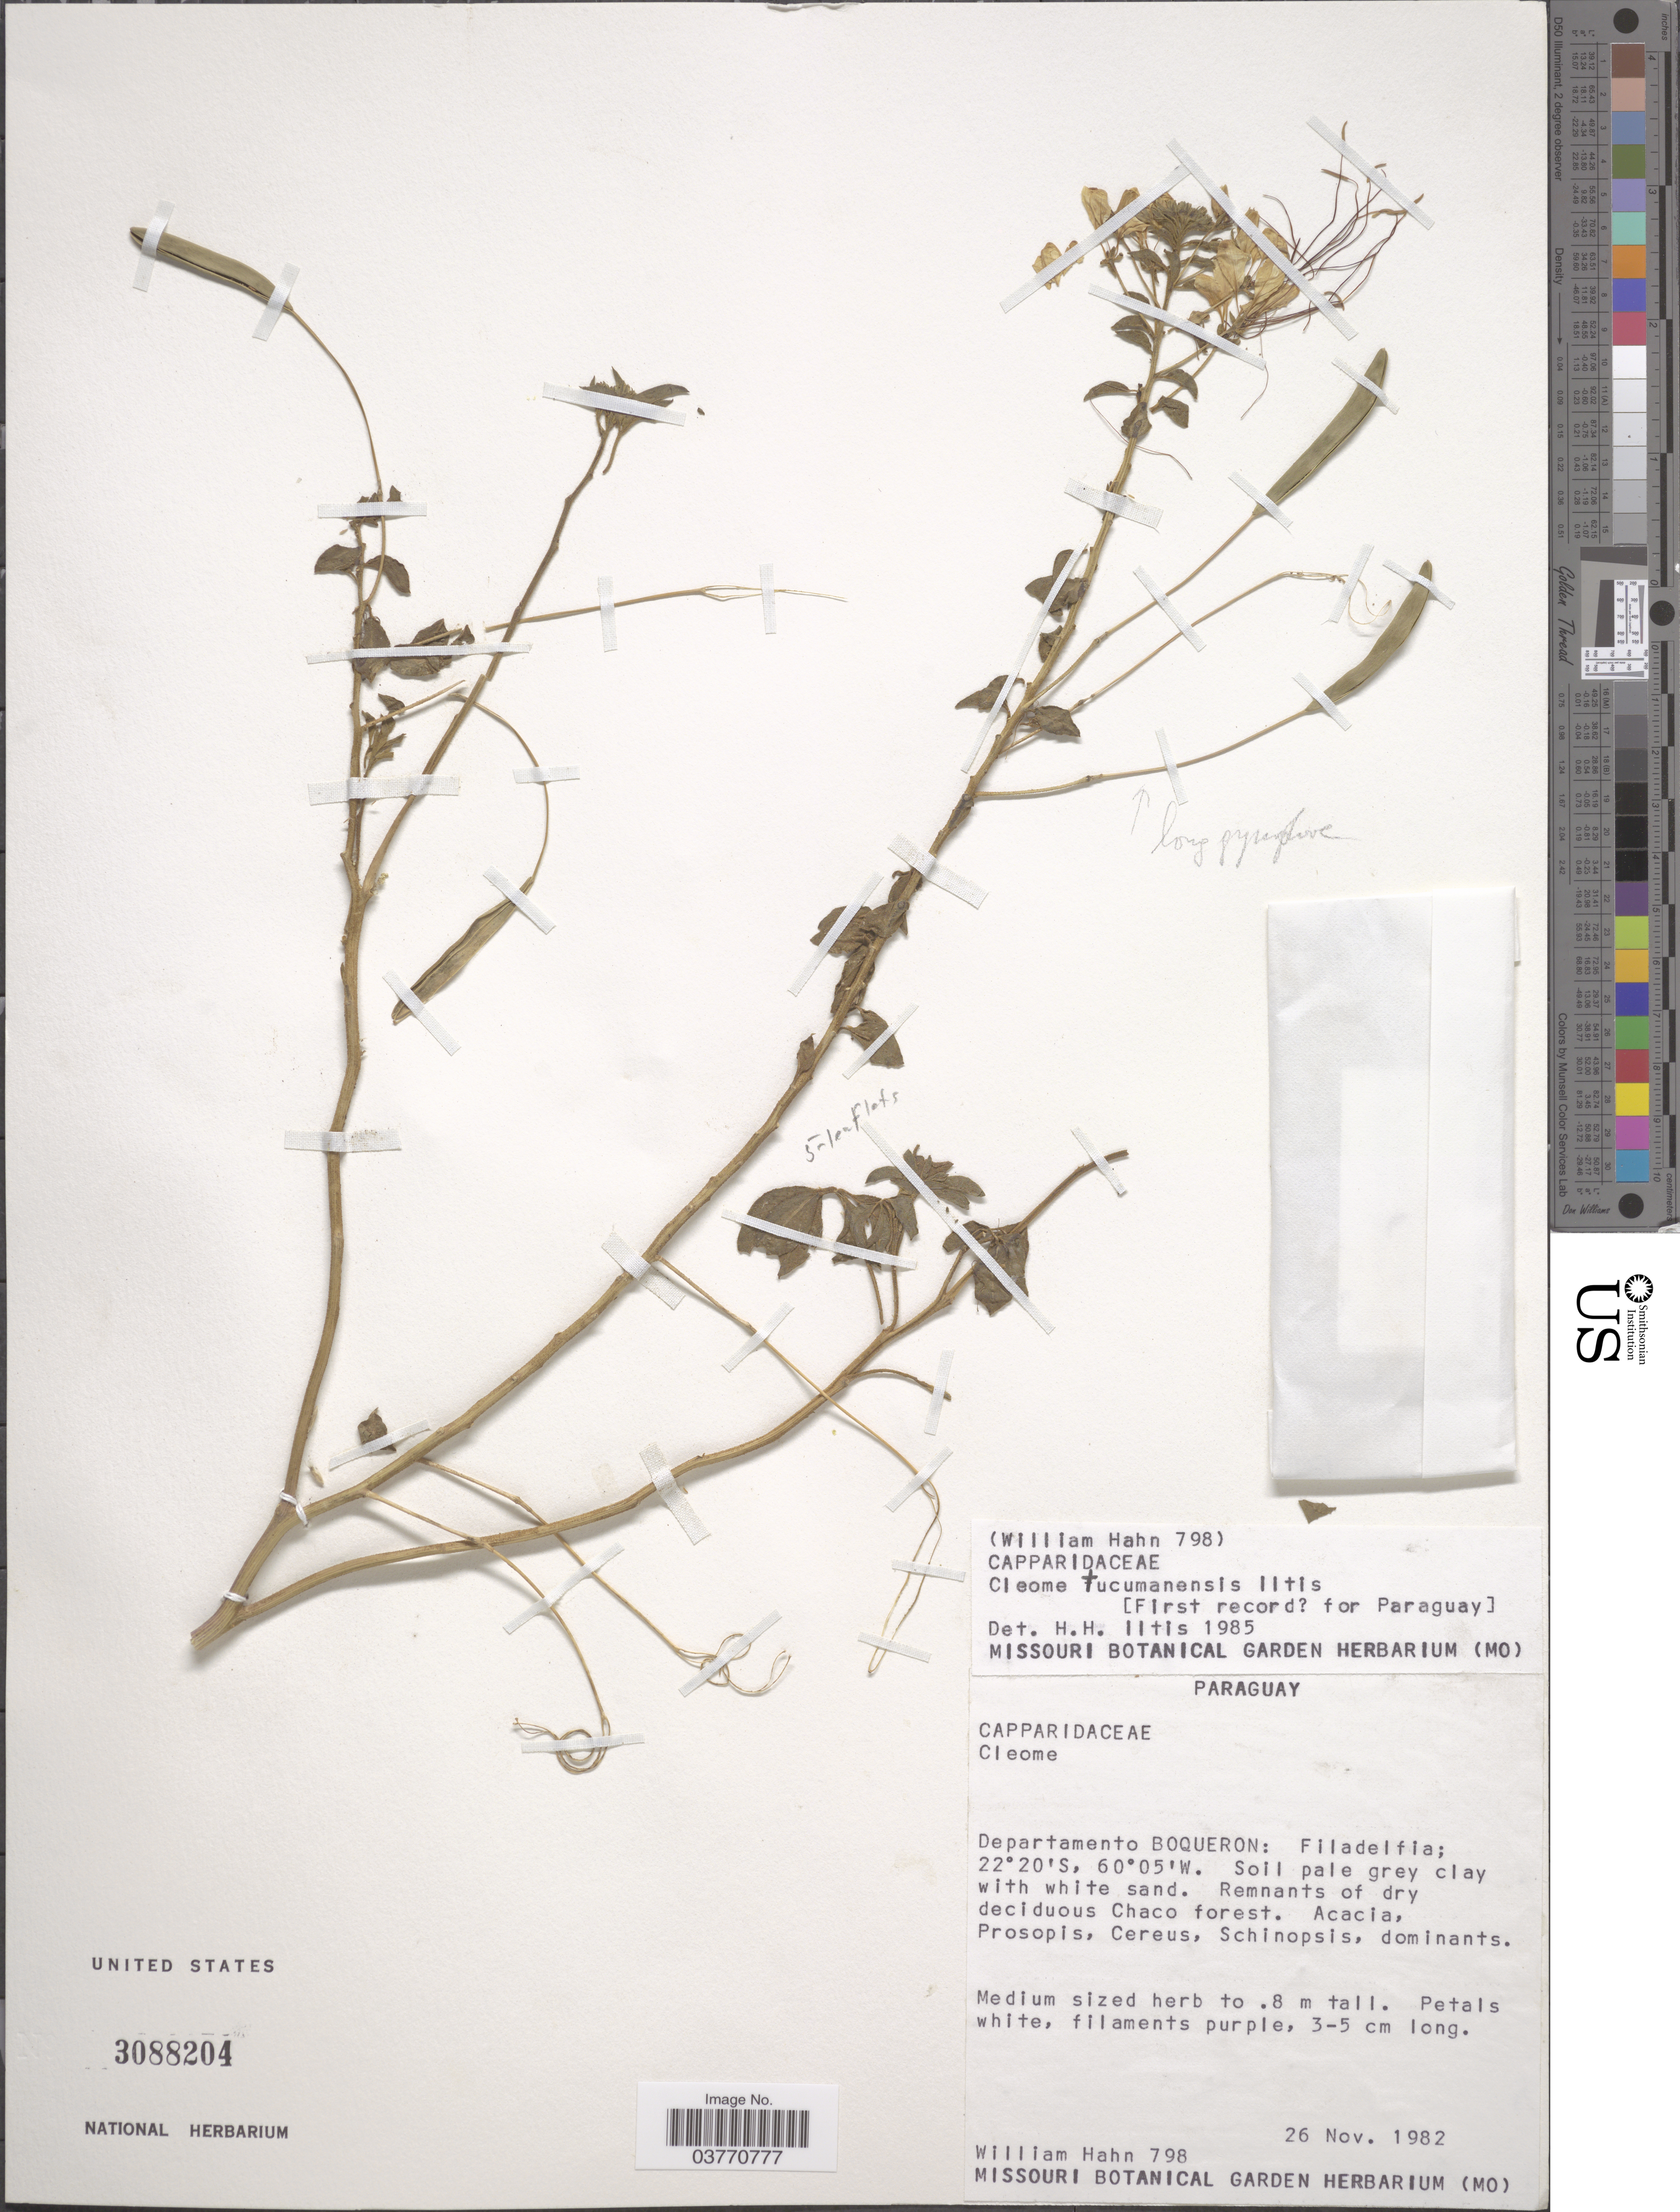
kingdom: Plantae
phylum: Tracheophyta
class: Magnoliopsida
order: Brassicales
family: Cleomaceae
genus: Tarenaya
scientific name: Tarenaya tucumanensis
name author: (Iltis) Arana & Oggero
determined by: Strong, M. T., (US), Smithsonian Institution - National Museum of Natural History (UNITED STATES)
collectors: W. J. Hahn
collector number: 798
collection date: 1982-11-26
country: Paraguay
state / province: Boqueron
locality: Departamento Boqueron: Filadelfia.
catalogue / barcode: US 3088204